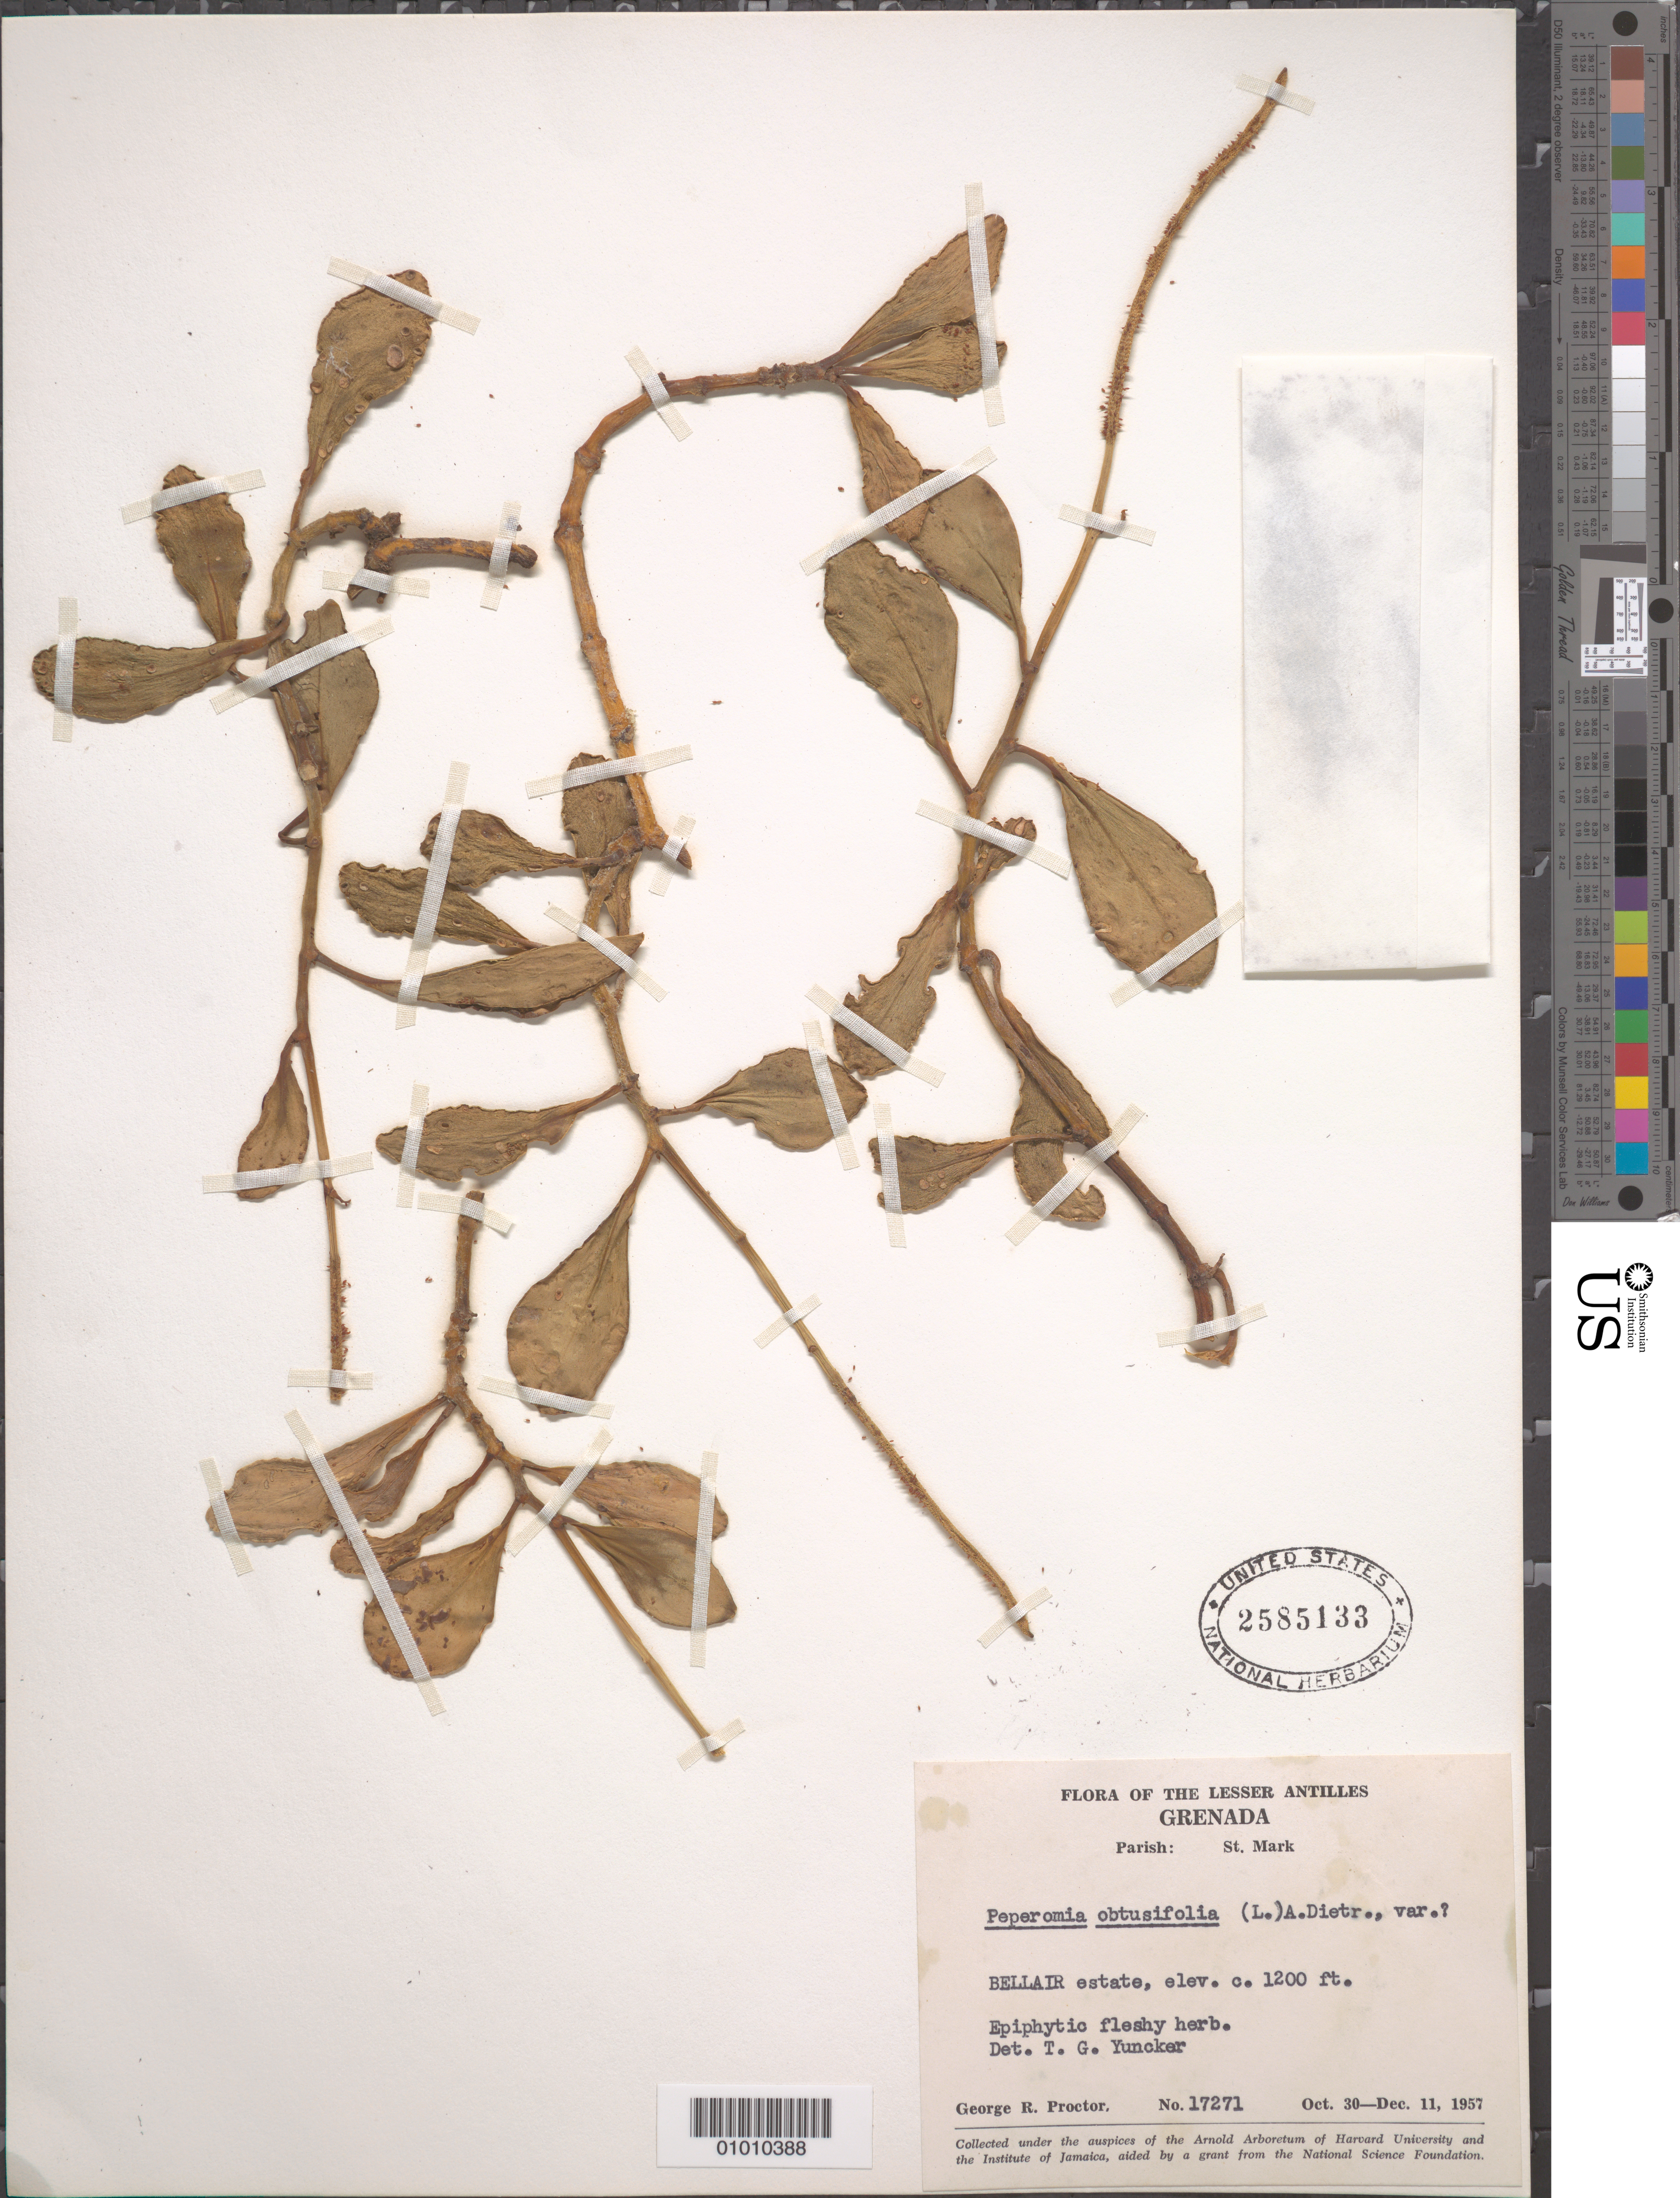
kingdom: Plantae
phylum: Tracheophyta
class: Magnoliopsida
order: Piperales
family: Piperaceae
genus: Peperomia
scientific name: Peperomia obtusifolia var. obtusifolia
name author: (L.) A. Dietr.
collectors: G. R. Proctor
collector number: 17271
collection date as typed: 30 Oct 1957 to 11 Dec 1957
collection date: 1957-10-30/1957-12-11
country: Grenada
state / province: Saint Mark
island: Grenada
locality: Bellair estate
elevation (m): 366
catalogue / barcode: US 2585133